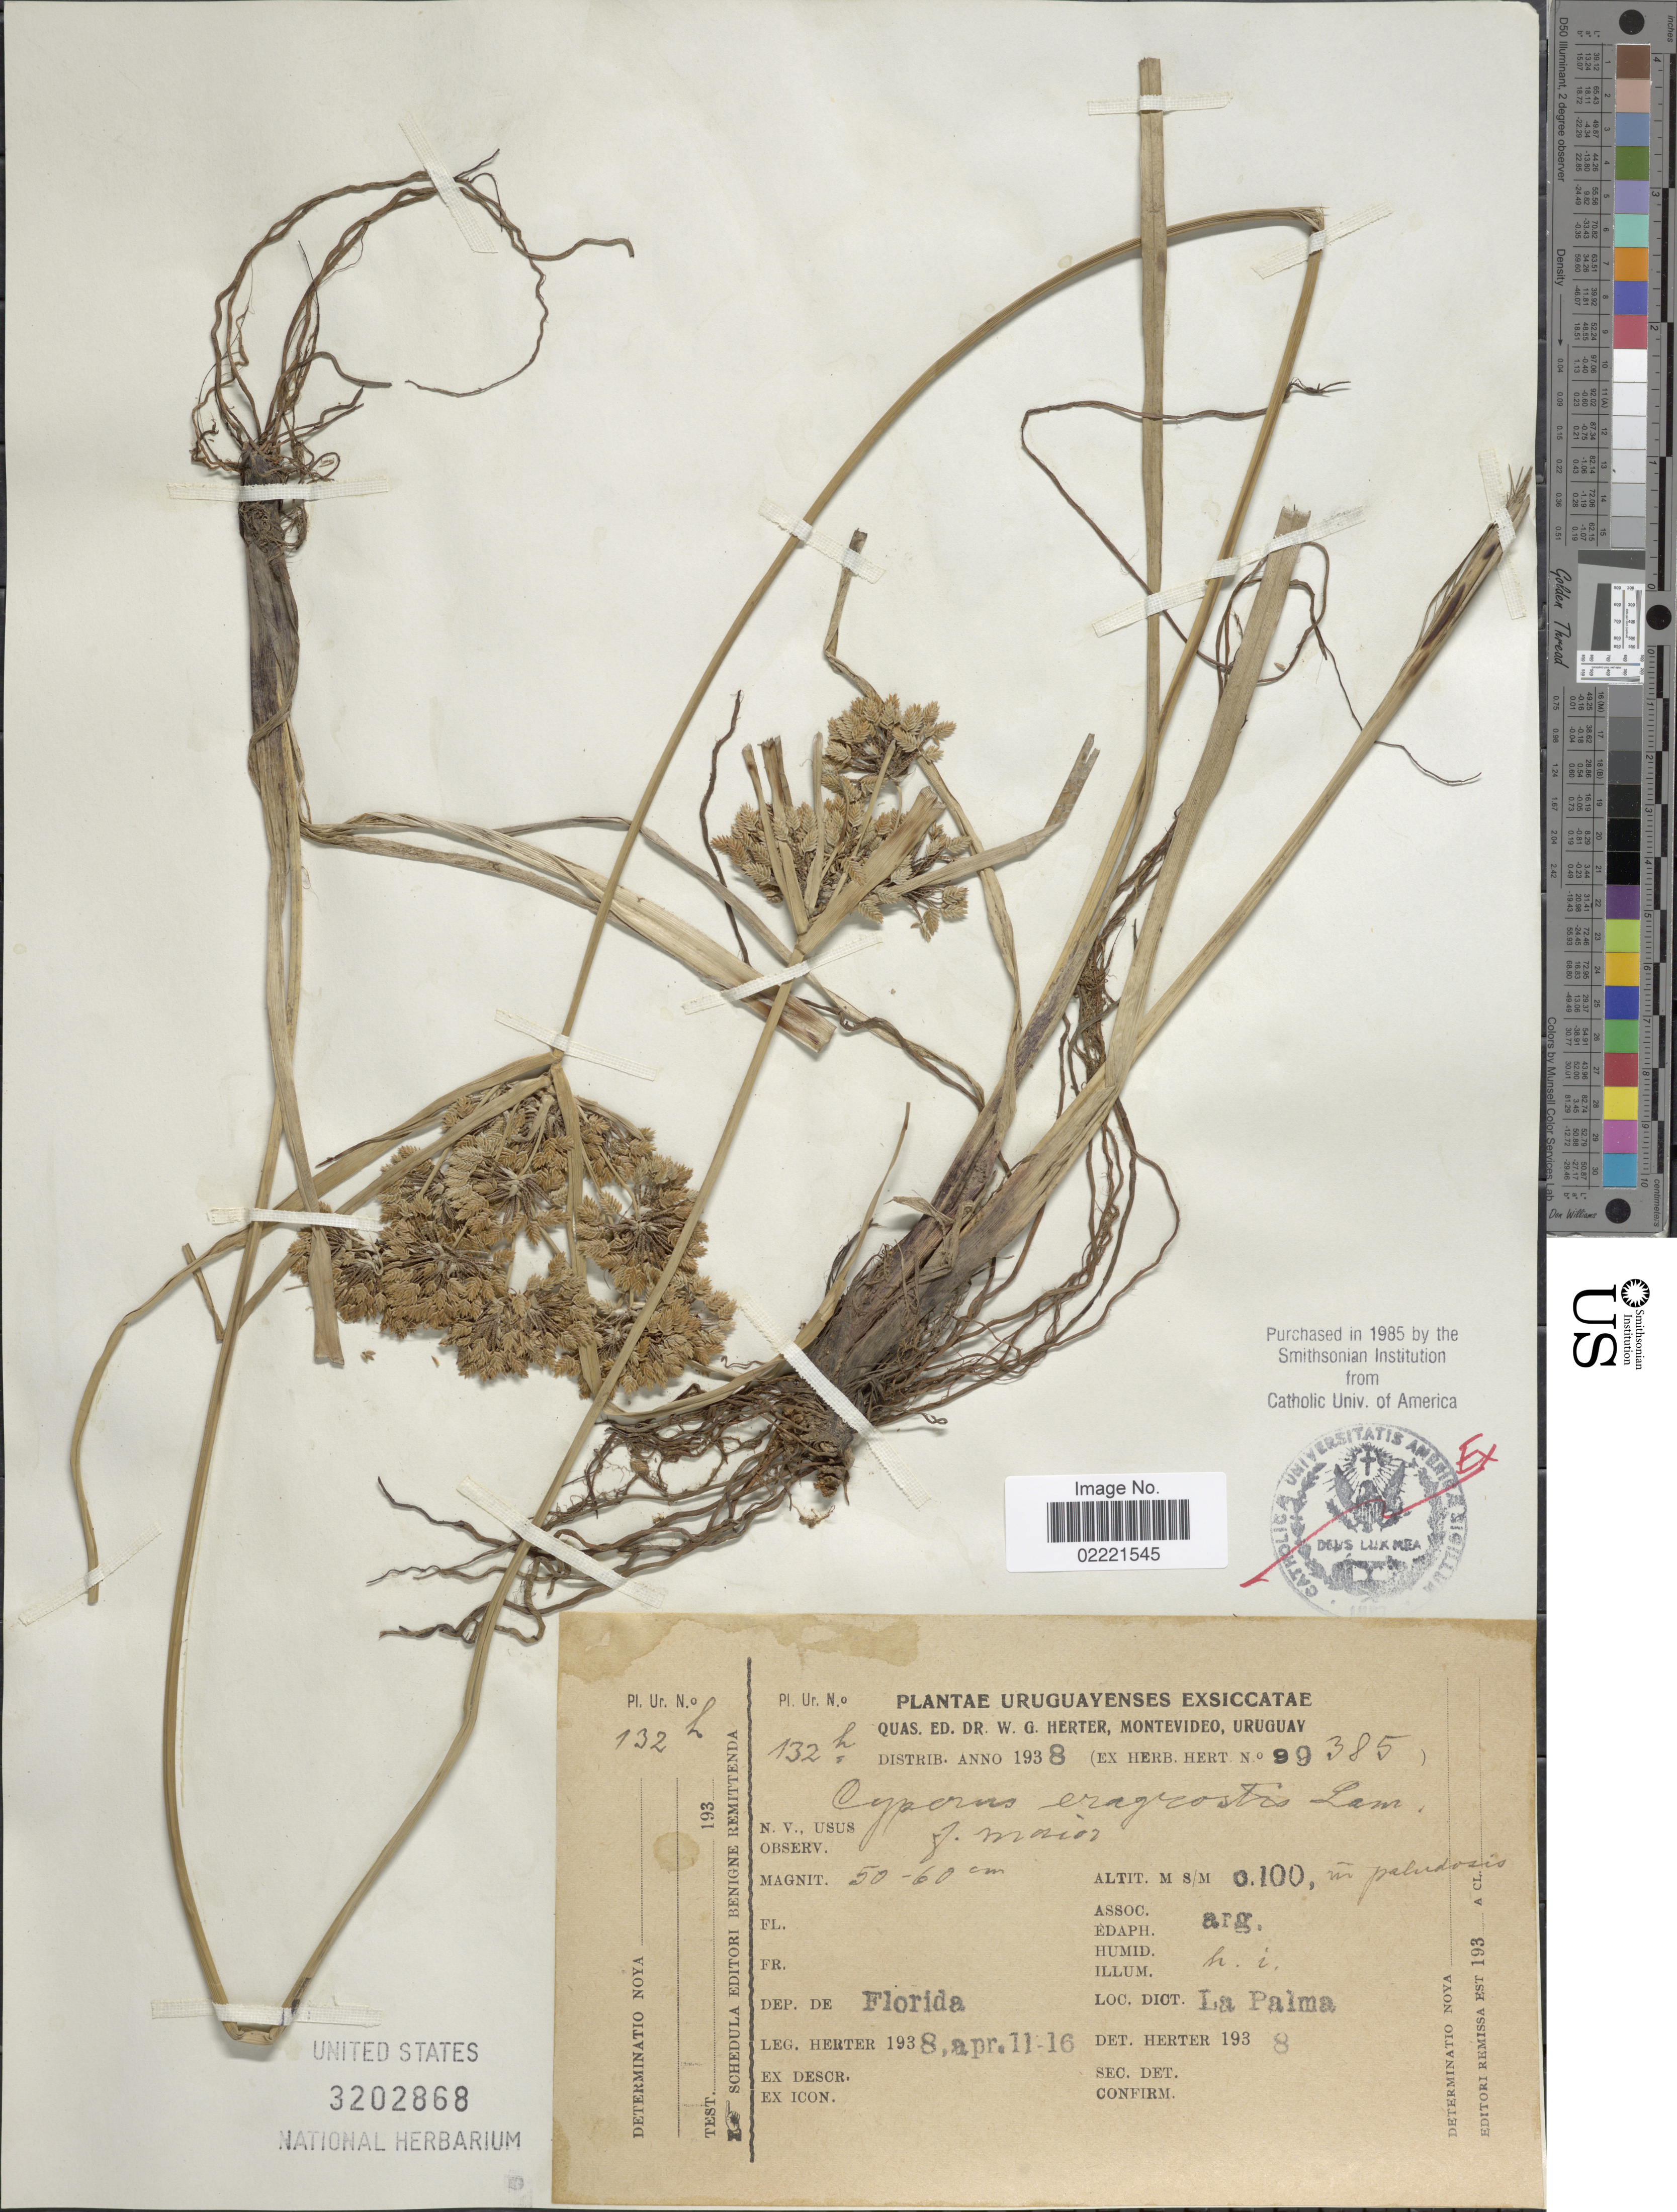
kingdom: Plantae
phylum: Tracheophyta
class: Liliopsida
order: Poales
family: Cyperaceae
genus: Cyperus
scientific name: Cyperus eragrostis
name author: Lam.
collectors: W. G. Herter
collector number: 99385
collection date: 1938-04-11/1938-04-16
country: Uruguay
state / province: Montevideo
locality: Montevideo, Uruguay, La Palma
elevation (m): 100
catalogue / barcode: US 3202868